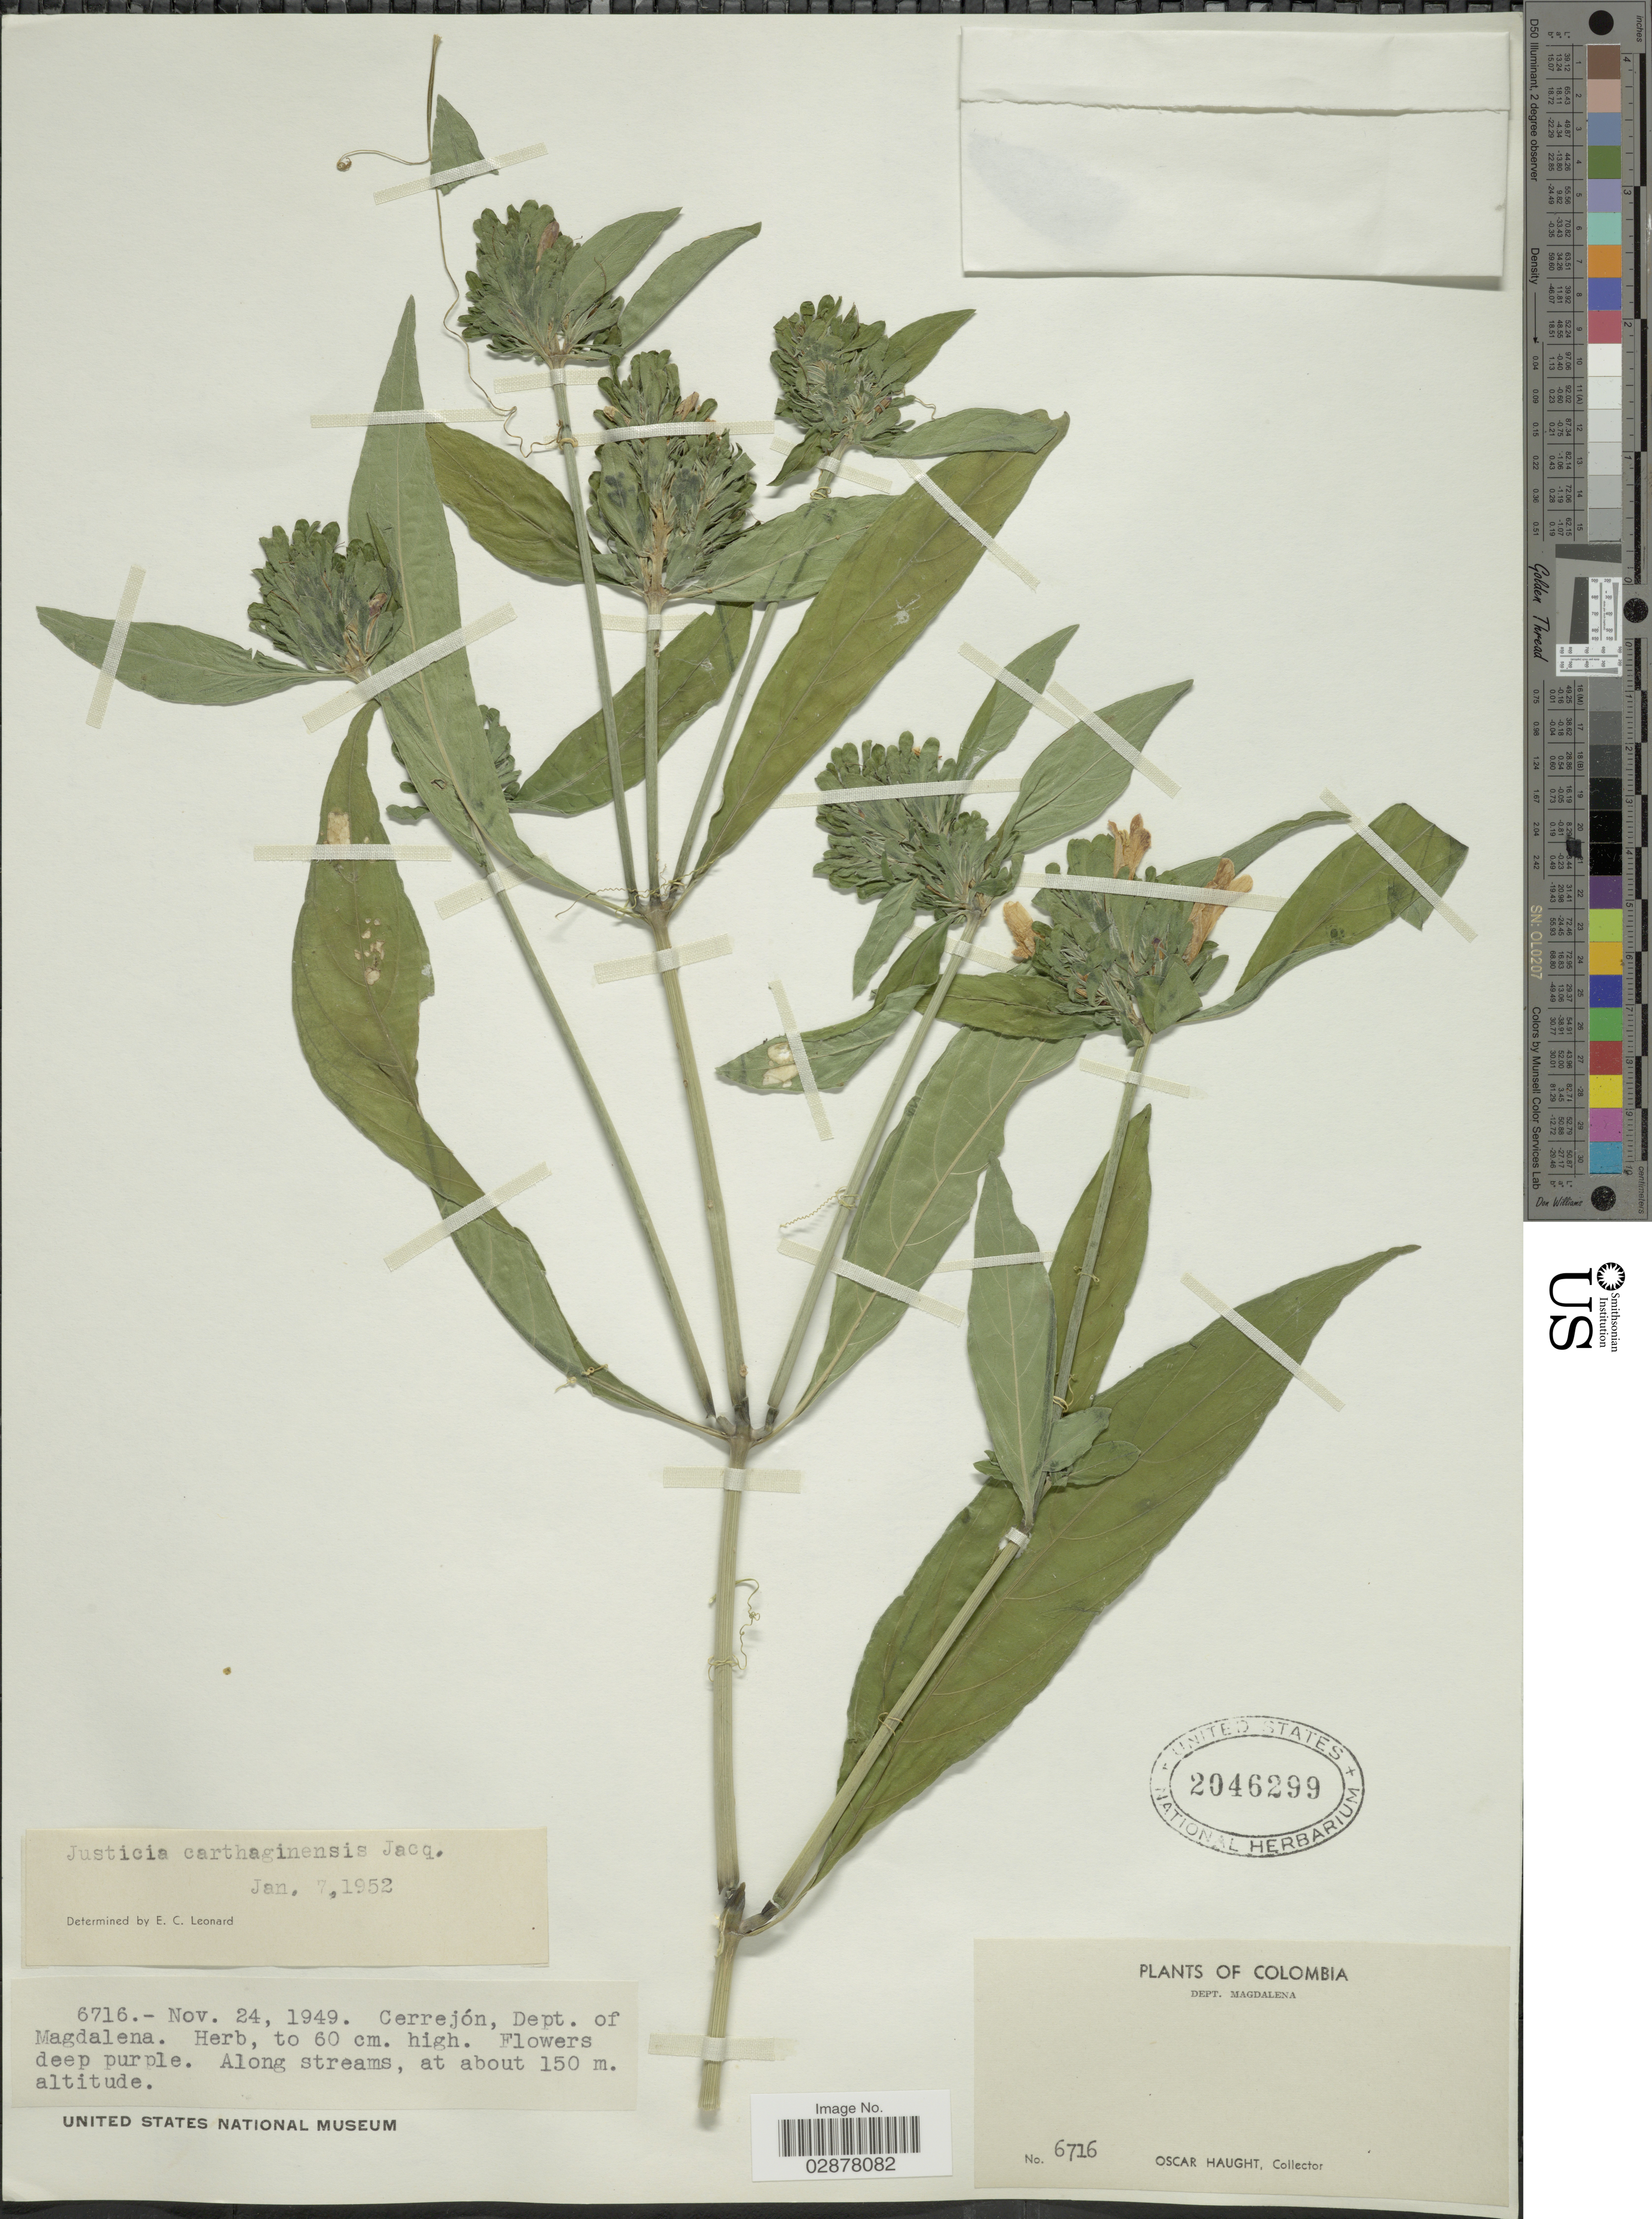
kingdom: Plantae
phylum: Tracheophyta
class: Magnoliopsida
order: Lamiales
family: Acanthaceae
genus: Justicia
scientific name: Justicia carthaginensis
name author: Jacq.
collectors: O. Haught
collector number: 6716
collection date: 1949-11-24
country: Colombia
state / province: Magdalena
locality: Cerrejón, Dept. of Magdalena.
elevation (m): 150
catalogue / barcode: US 2046299